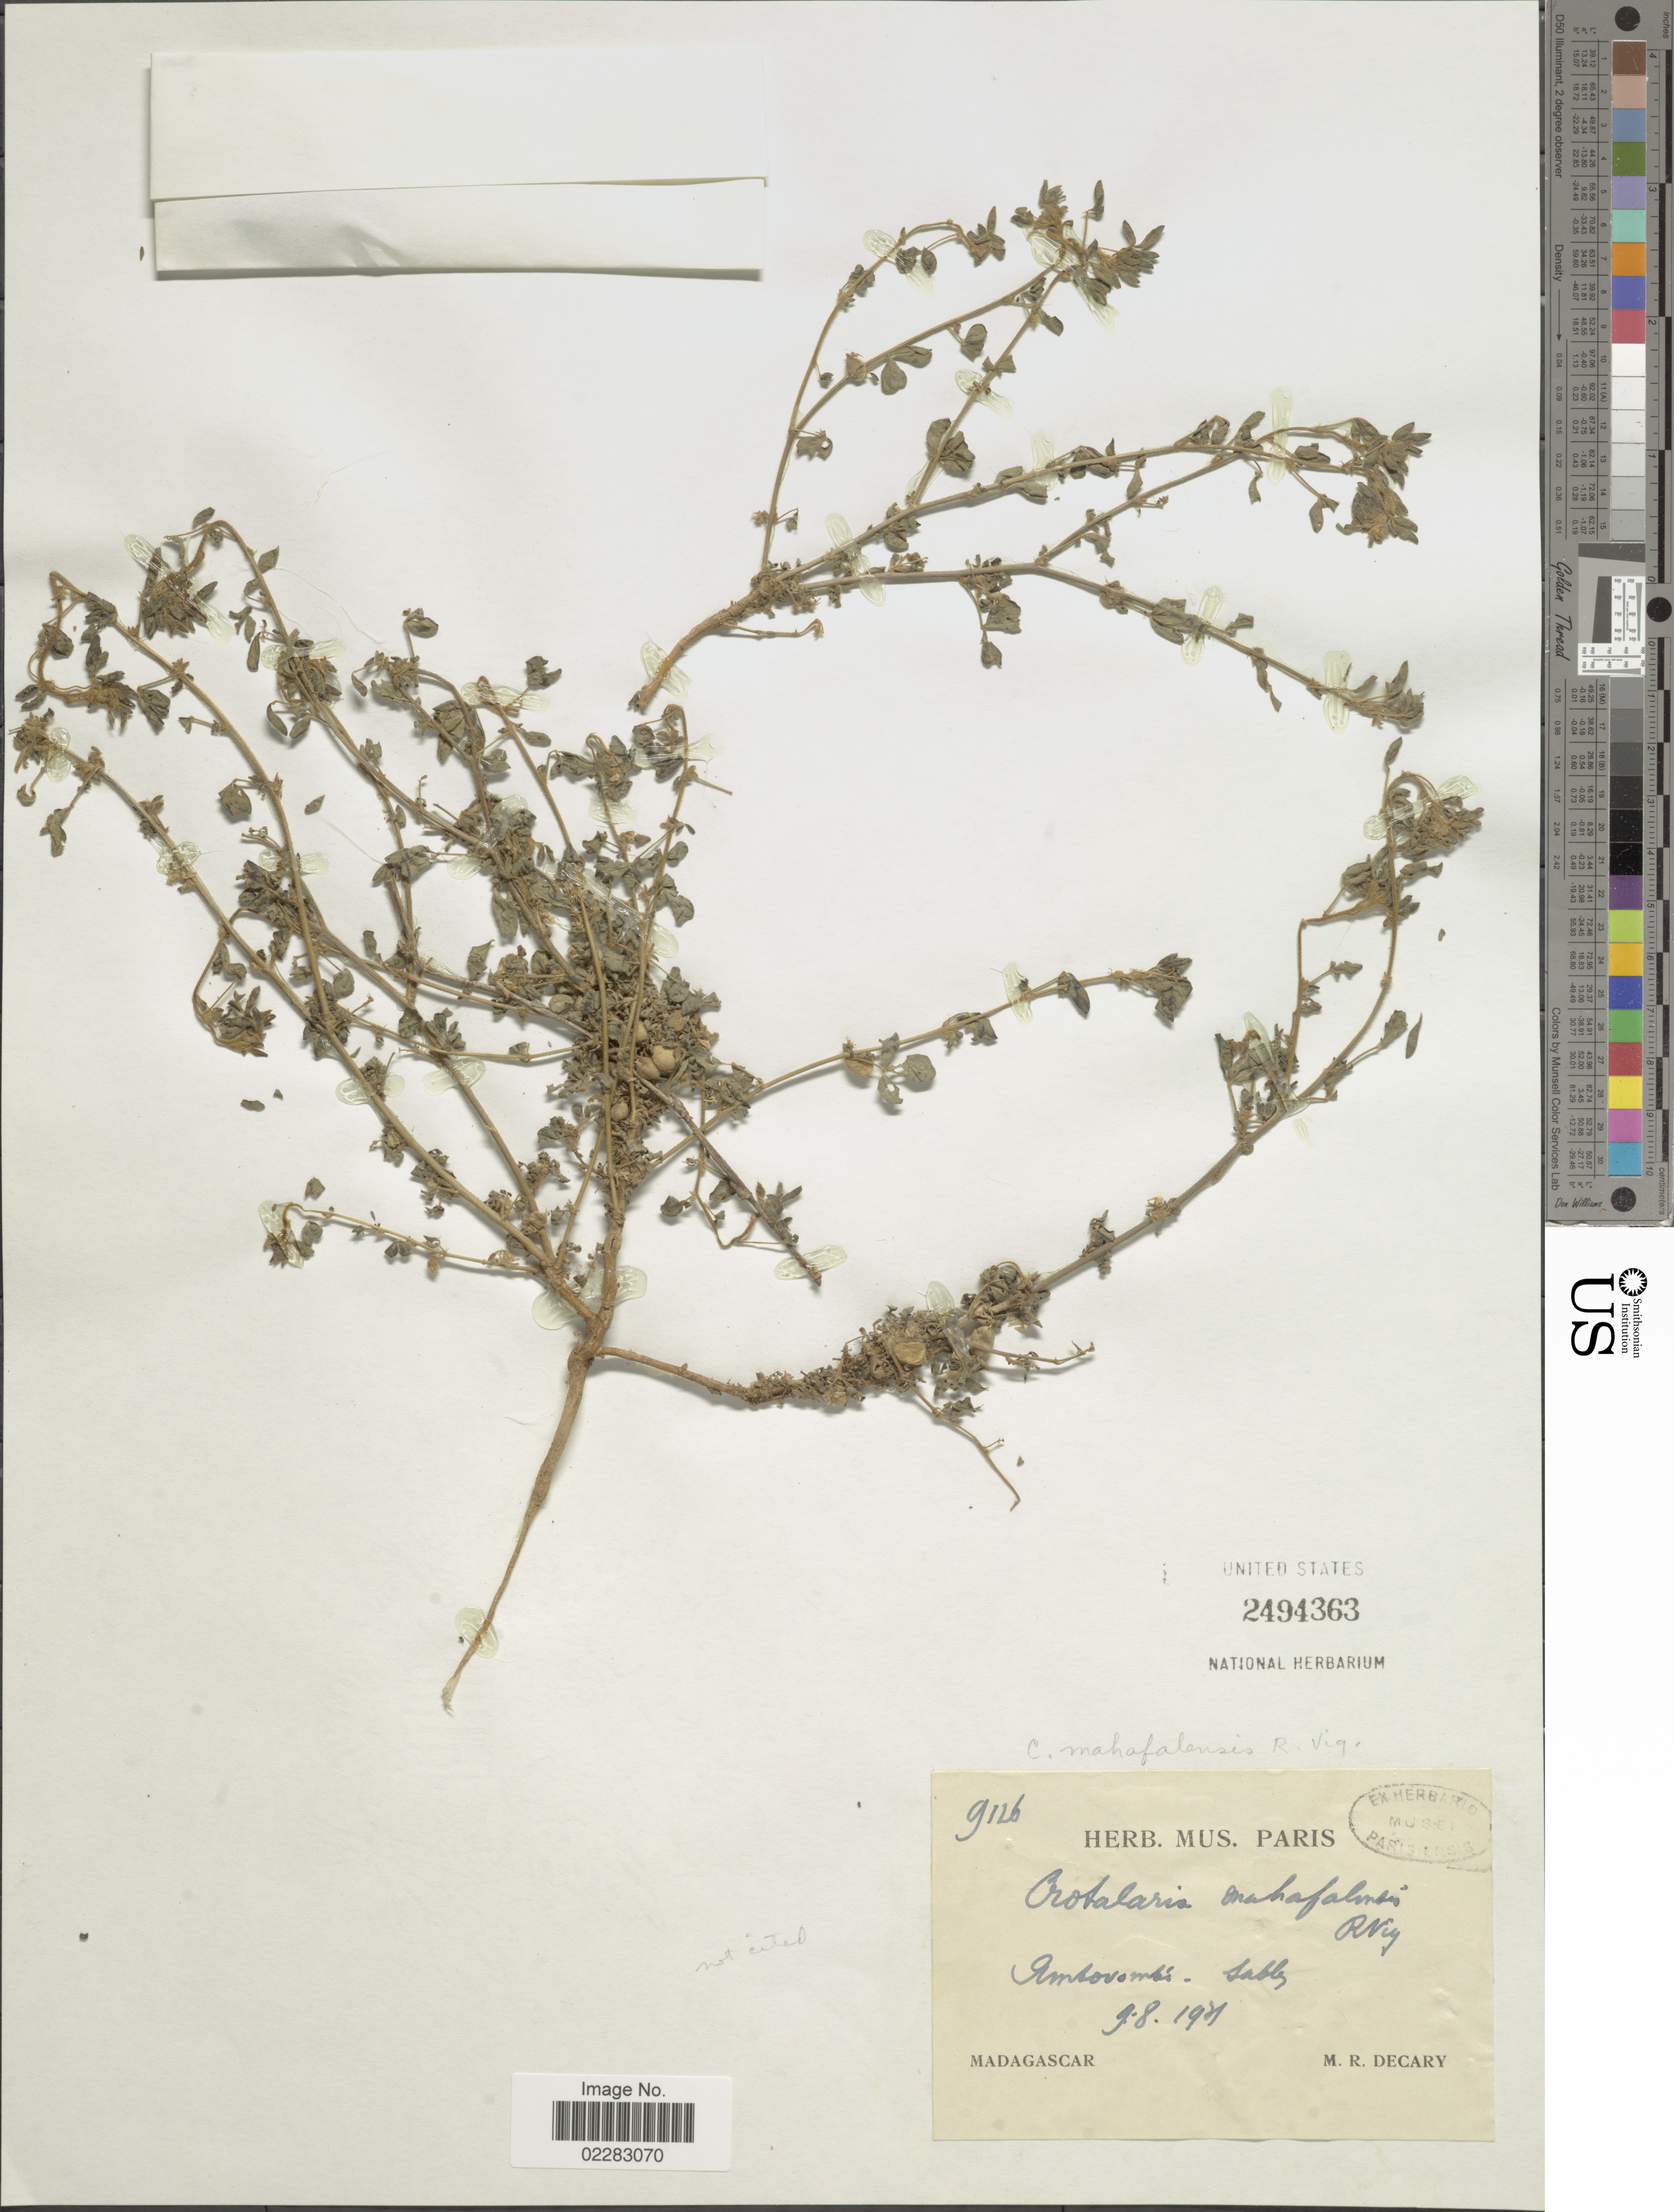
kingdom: Plantae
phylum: Tracheophyta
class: Magnoliopsida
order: Fabales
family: Fabaceae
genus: Crotalaria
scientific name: Crotalaria mahafalensis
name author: R. Vig.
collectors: R. Decary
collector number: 9126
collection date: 1921-08-09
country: Madagascar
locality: Ambovombe - sable [on sand]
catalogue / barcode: US 2494363